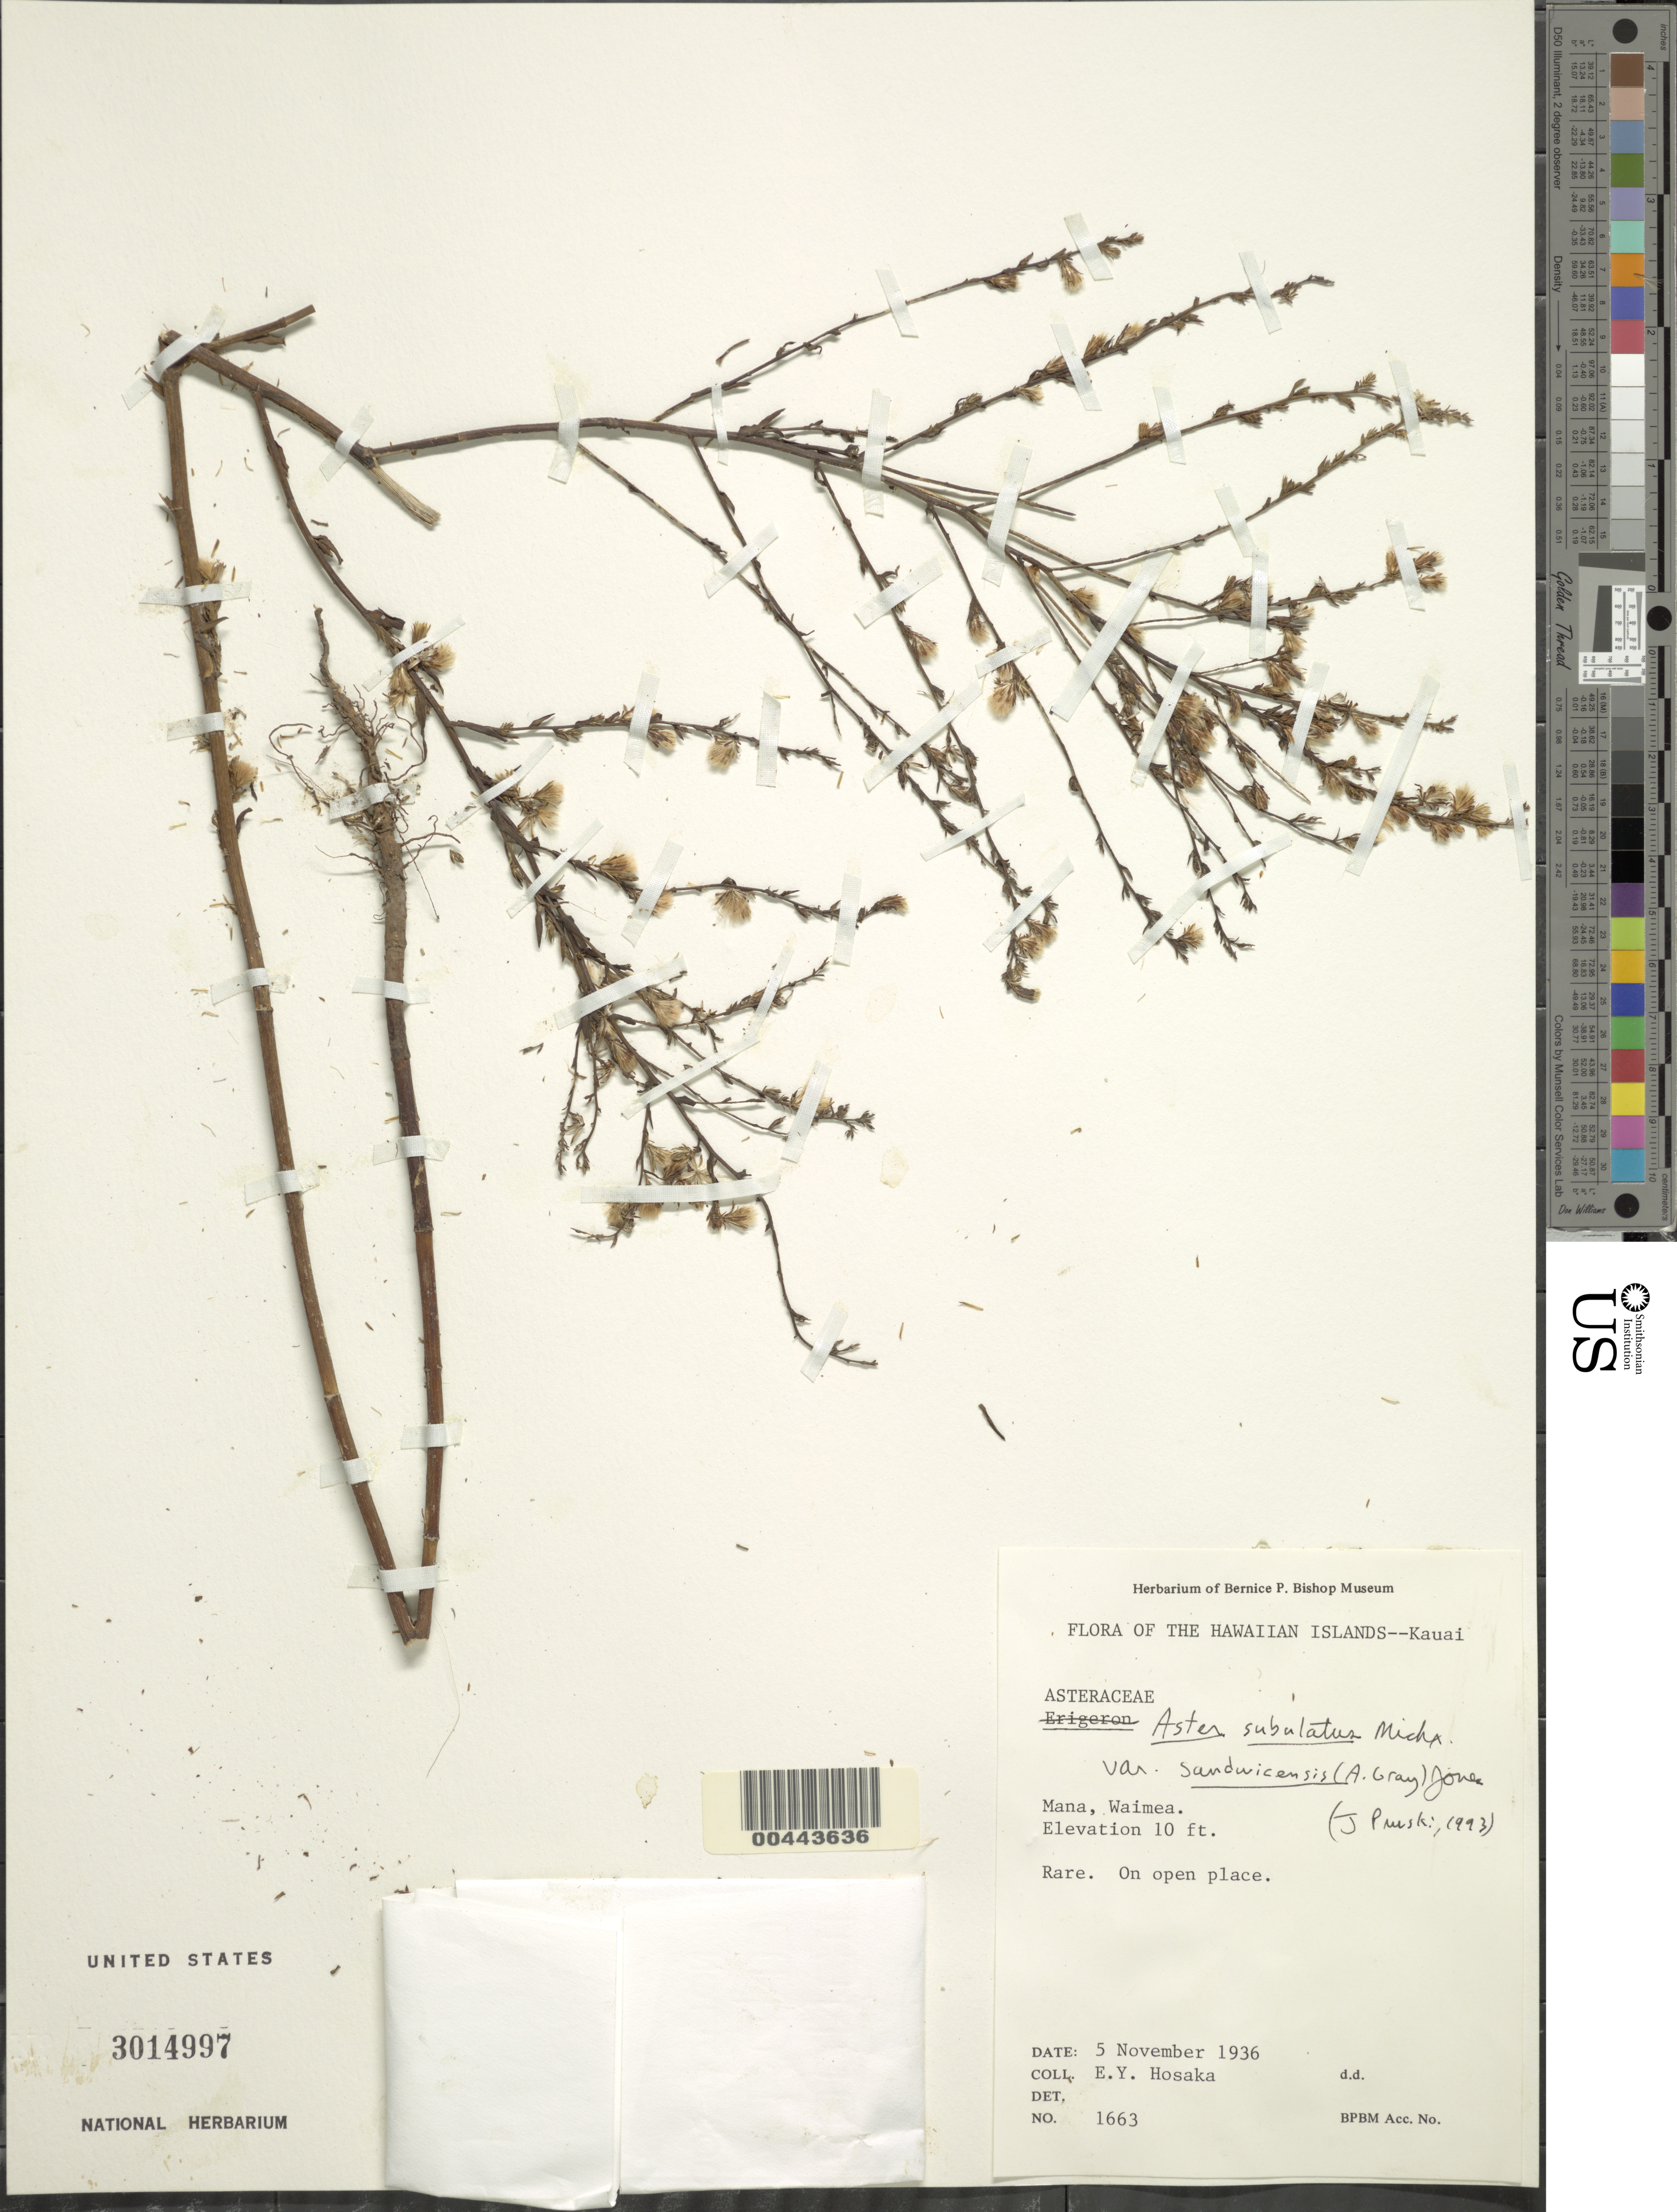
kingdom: Plantae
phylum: Tracheophyta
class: Magnoliopsida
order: Asterales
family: Asteraceae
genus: Symphyotrichum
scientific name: Symphyotrichum expansum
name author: (Poepp. ex Spreng.) G.L. Nesom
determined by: Wagner, W. L., (BOT), Smithsonian Institution - National Museum of Natural History (UNITED STATES)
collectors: E. Y. Hosaka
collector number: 1663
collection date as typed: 5 Nov 1936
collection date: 1936-11-05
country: United States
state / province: Hawaii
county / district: Kauai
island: Kaua'i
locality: Mana, Waimea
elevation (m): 3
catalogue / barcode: US 3014997